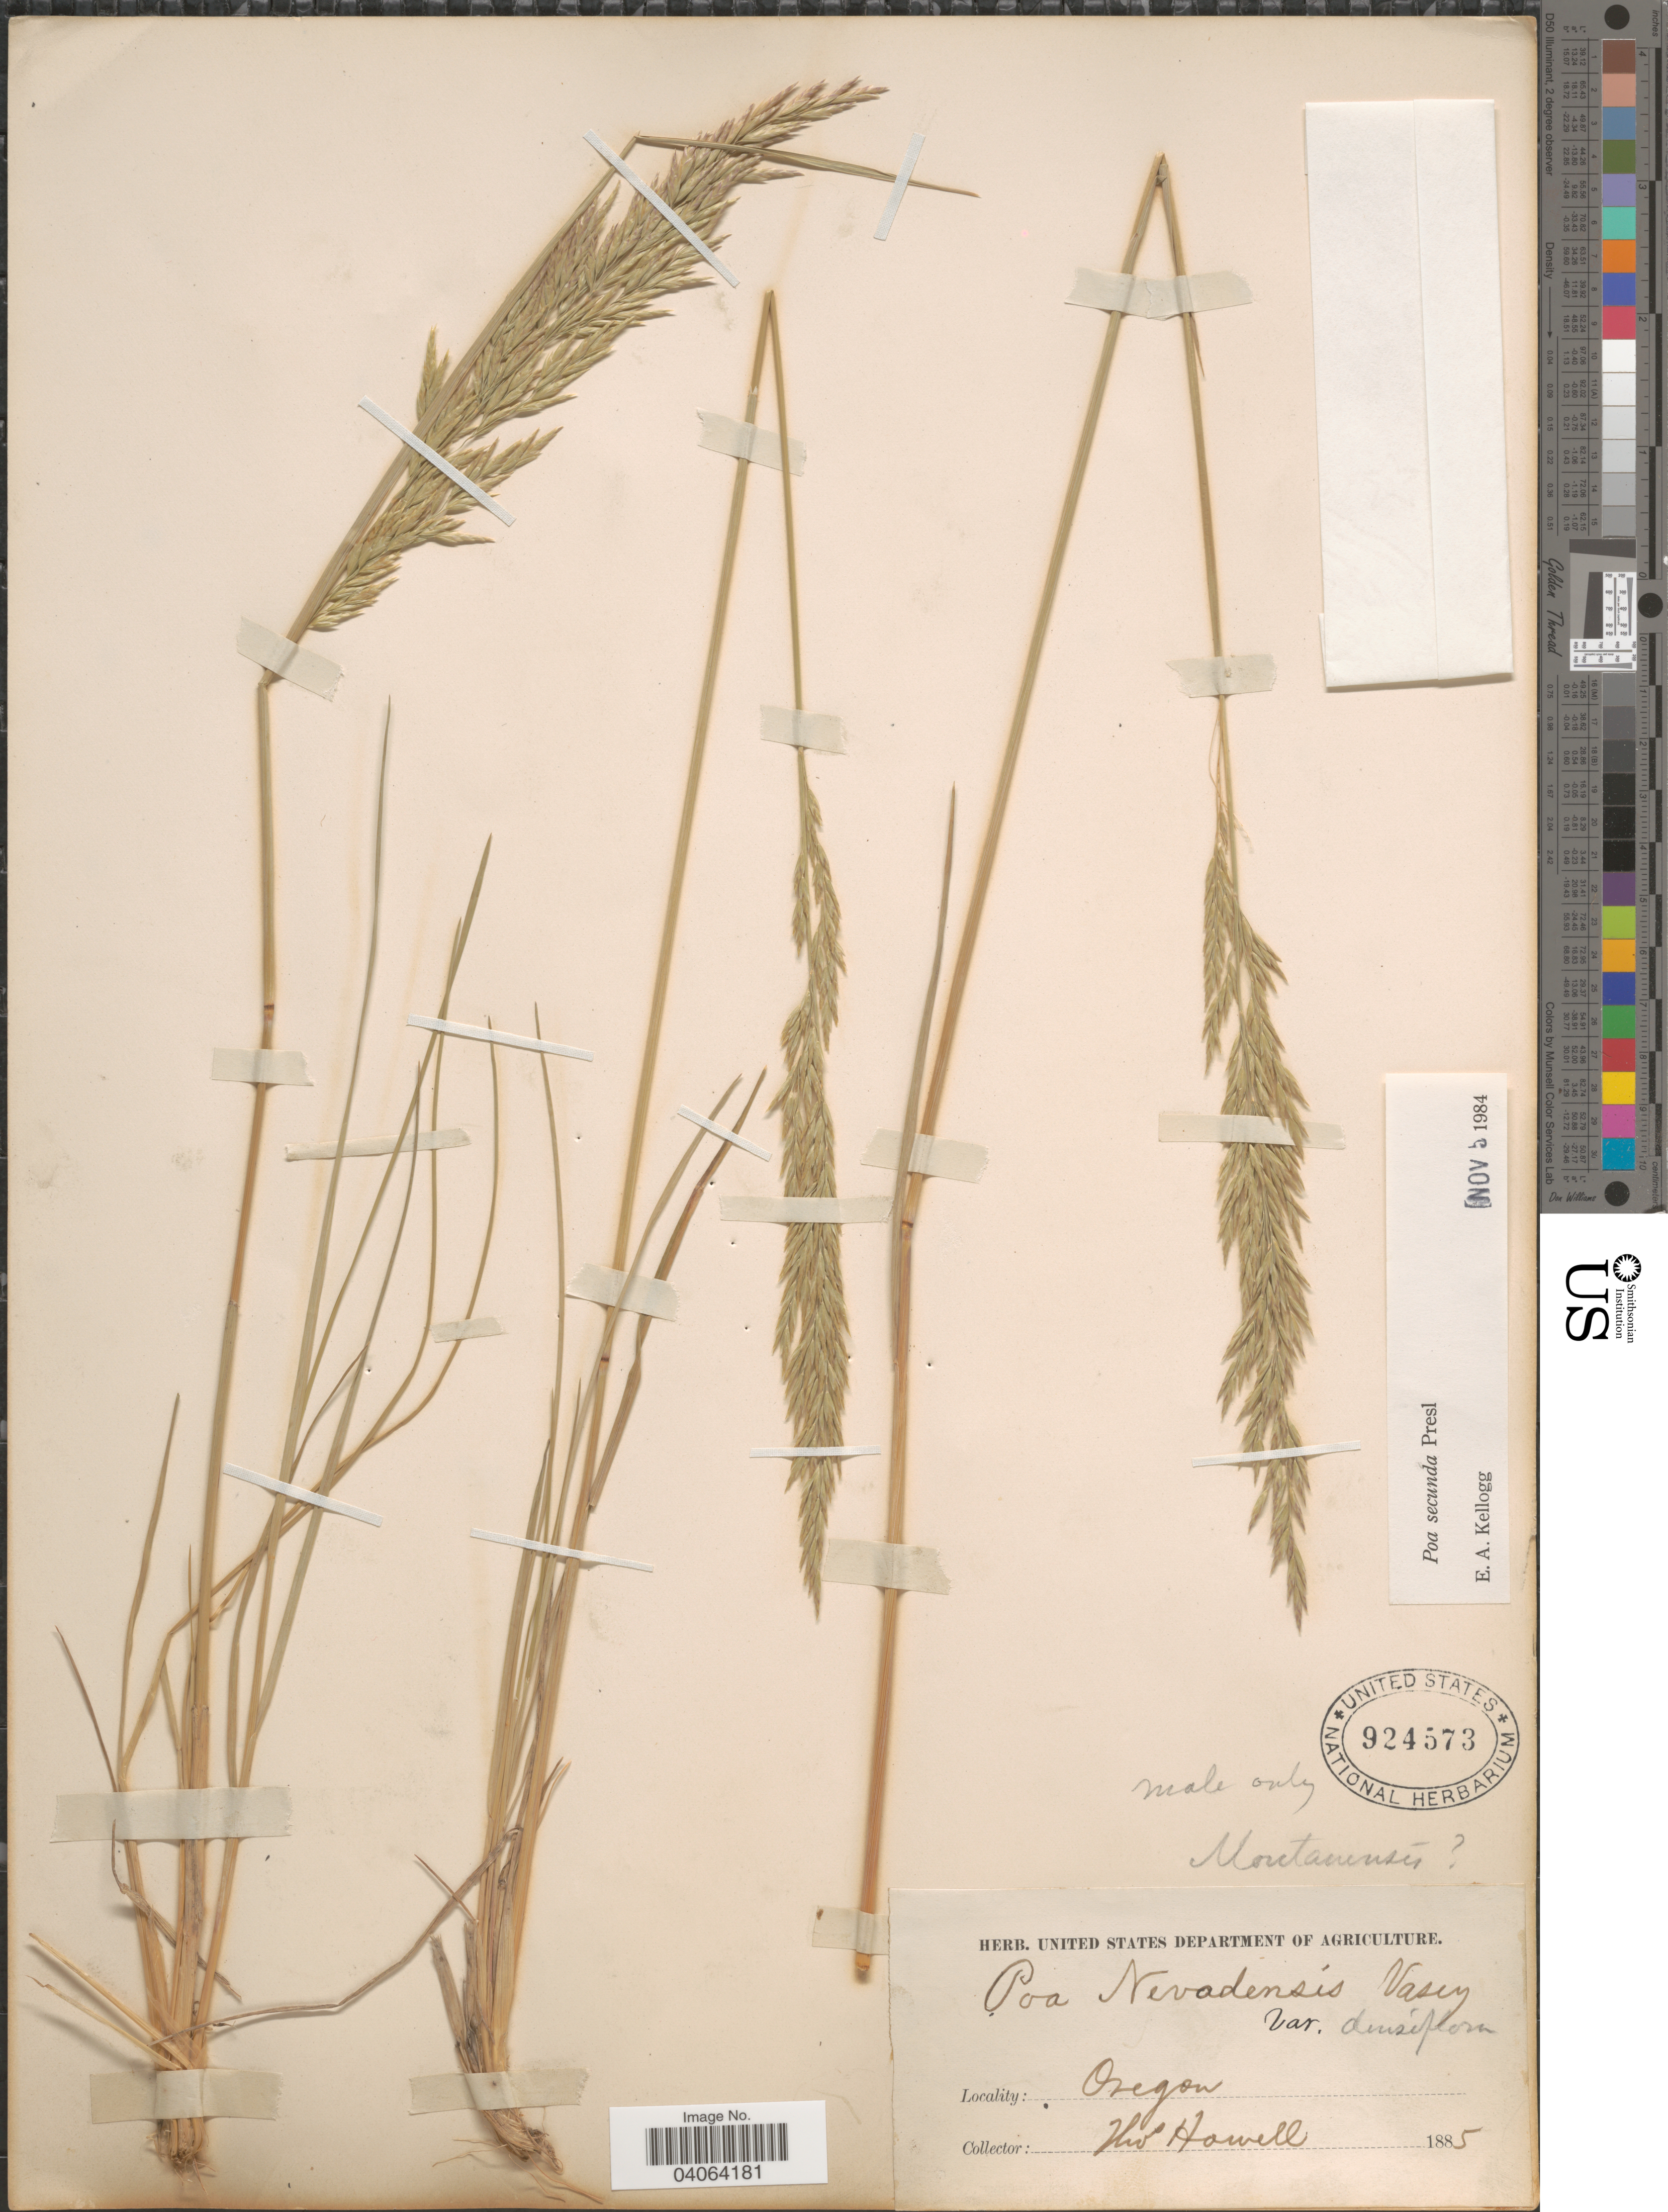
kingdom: Plantae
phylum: Tracheophyta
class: Liliopsida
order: Poales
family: Poaceae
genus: Poa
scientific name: Poa secunda subsp. juncifolia var. nevadensis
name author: (Vasey ex Scribn.) Soreng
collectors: T. Howell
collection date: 1885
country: United States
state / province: Oregon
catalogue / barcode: US 924573